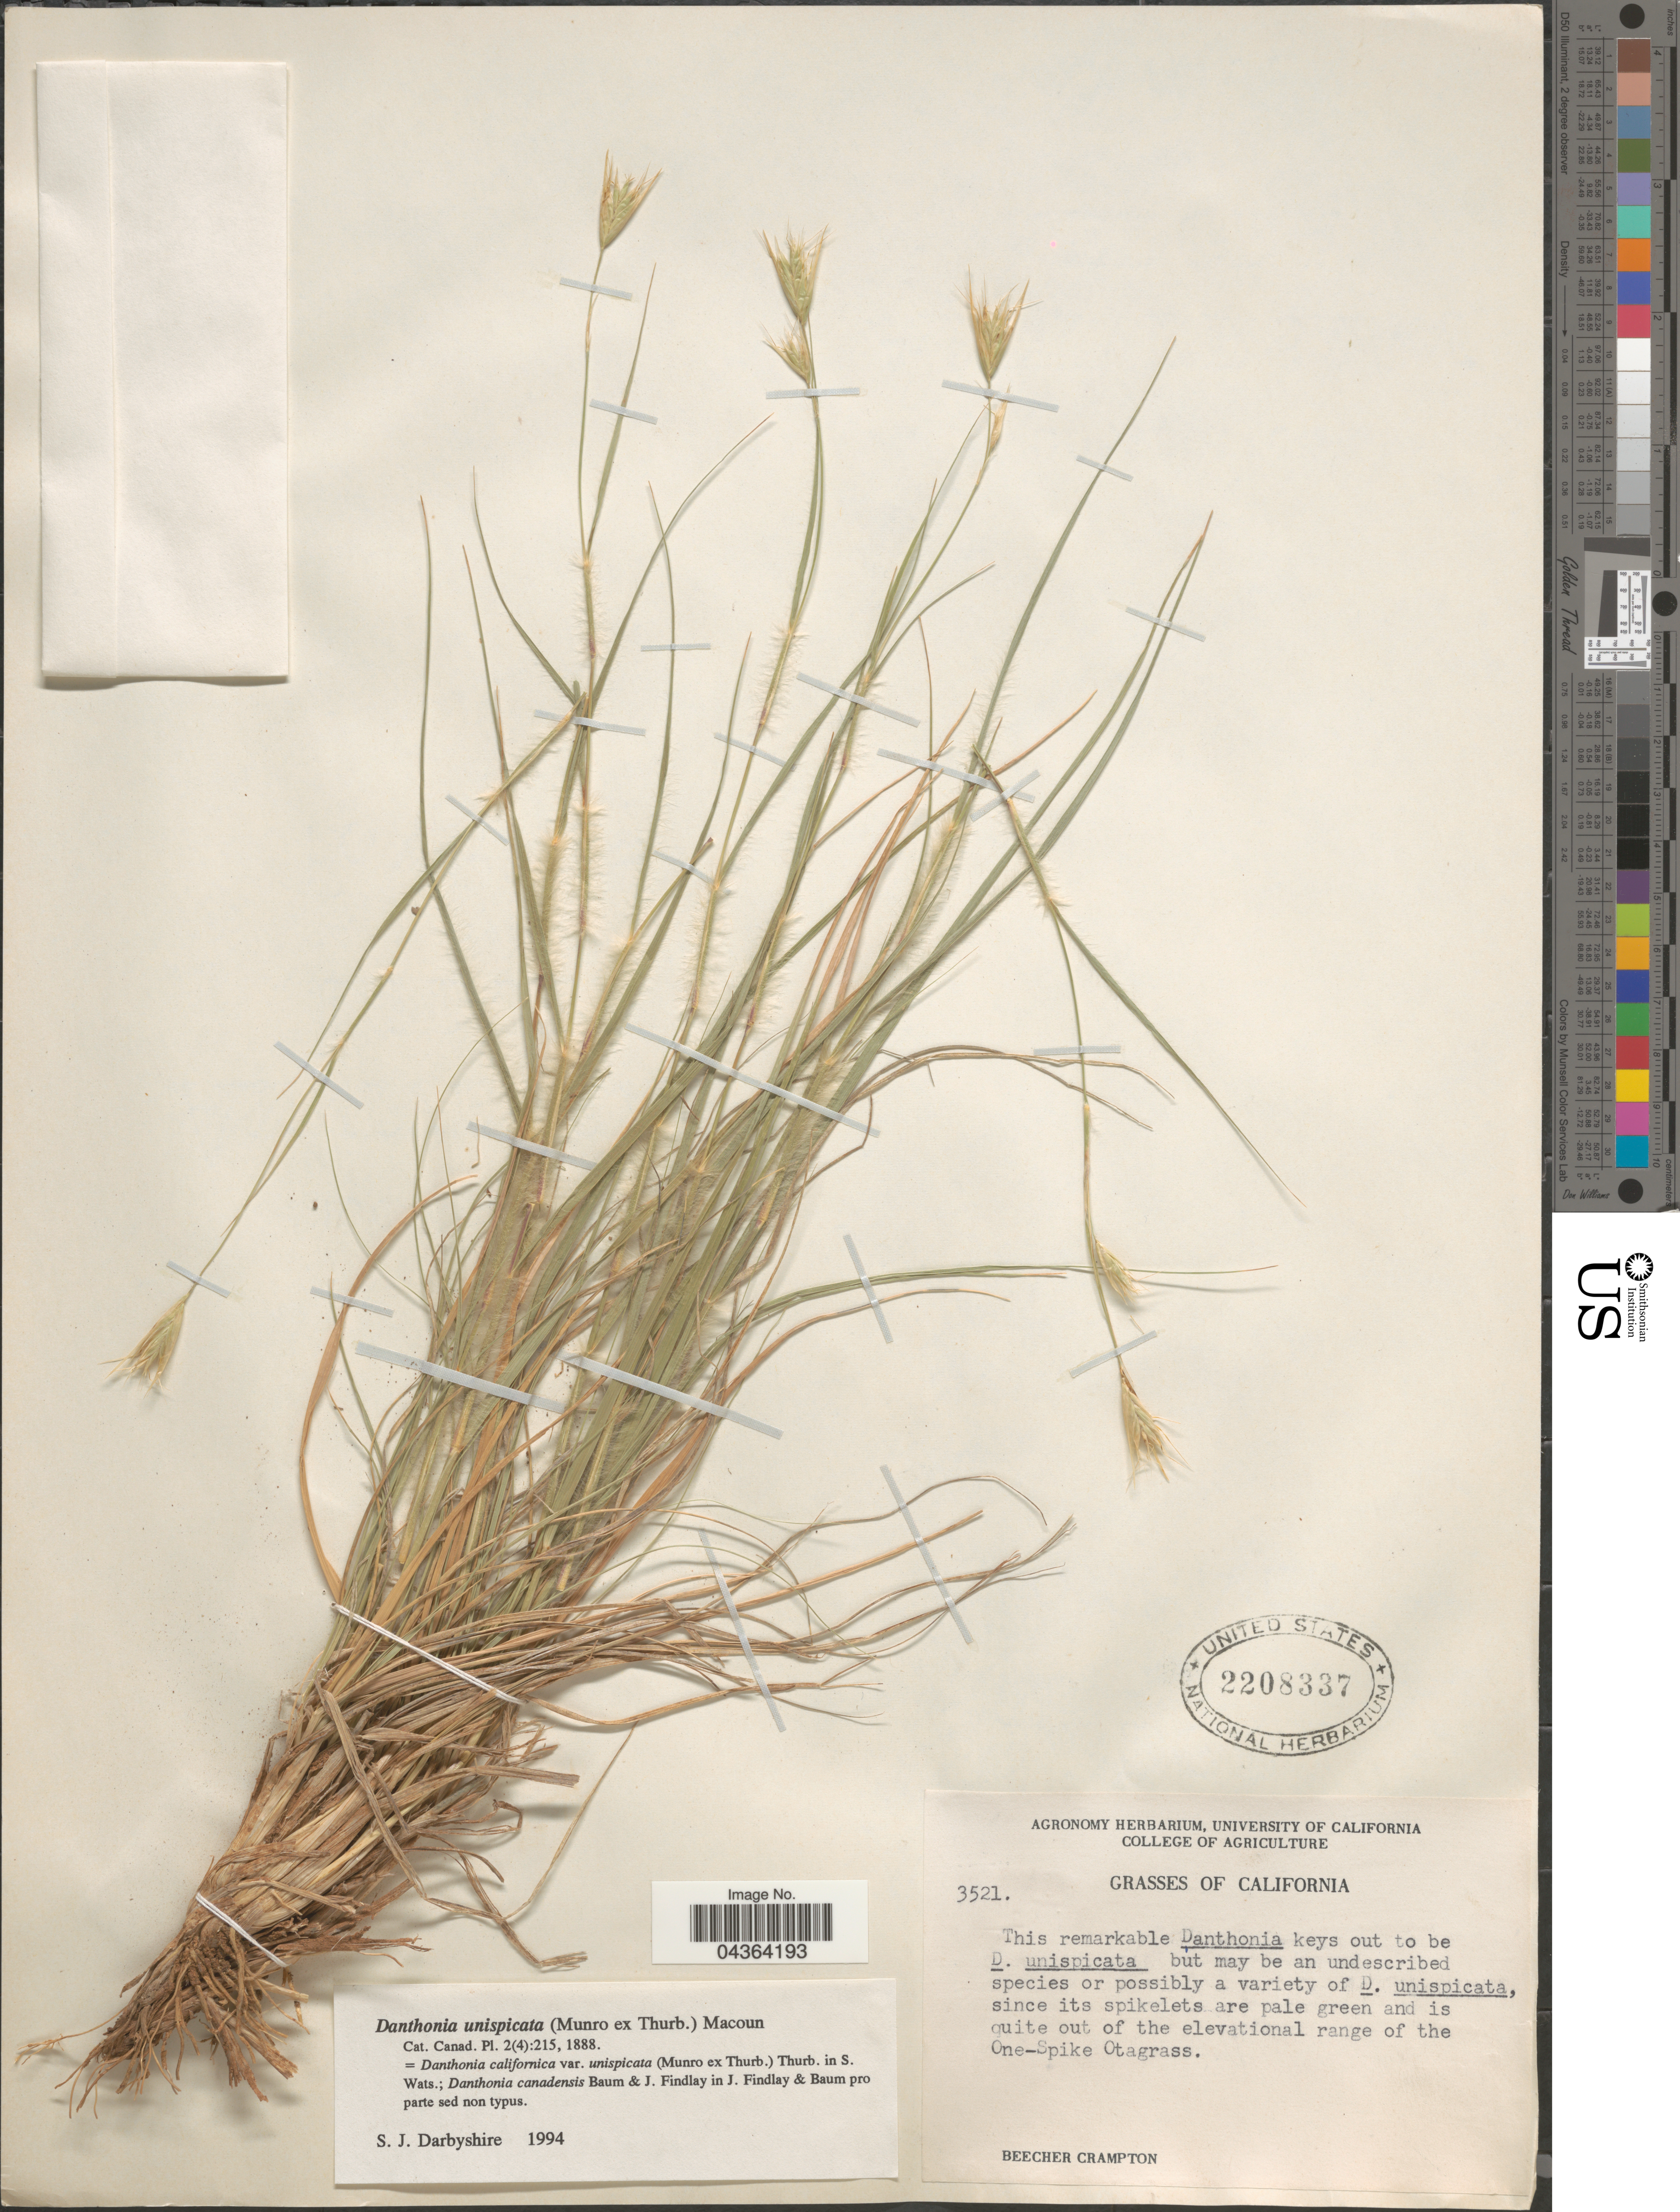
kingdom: Plantae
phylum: Tracheophyta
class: Liliopsida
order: Poales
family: Poaceae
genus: Danthonia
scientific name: Danthonia unispicata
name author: (Thurb.) Munro ex Macoun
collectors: B. Crampton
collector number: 3521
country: United States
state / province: California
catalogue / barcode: US 2208337